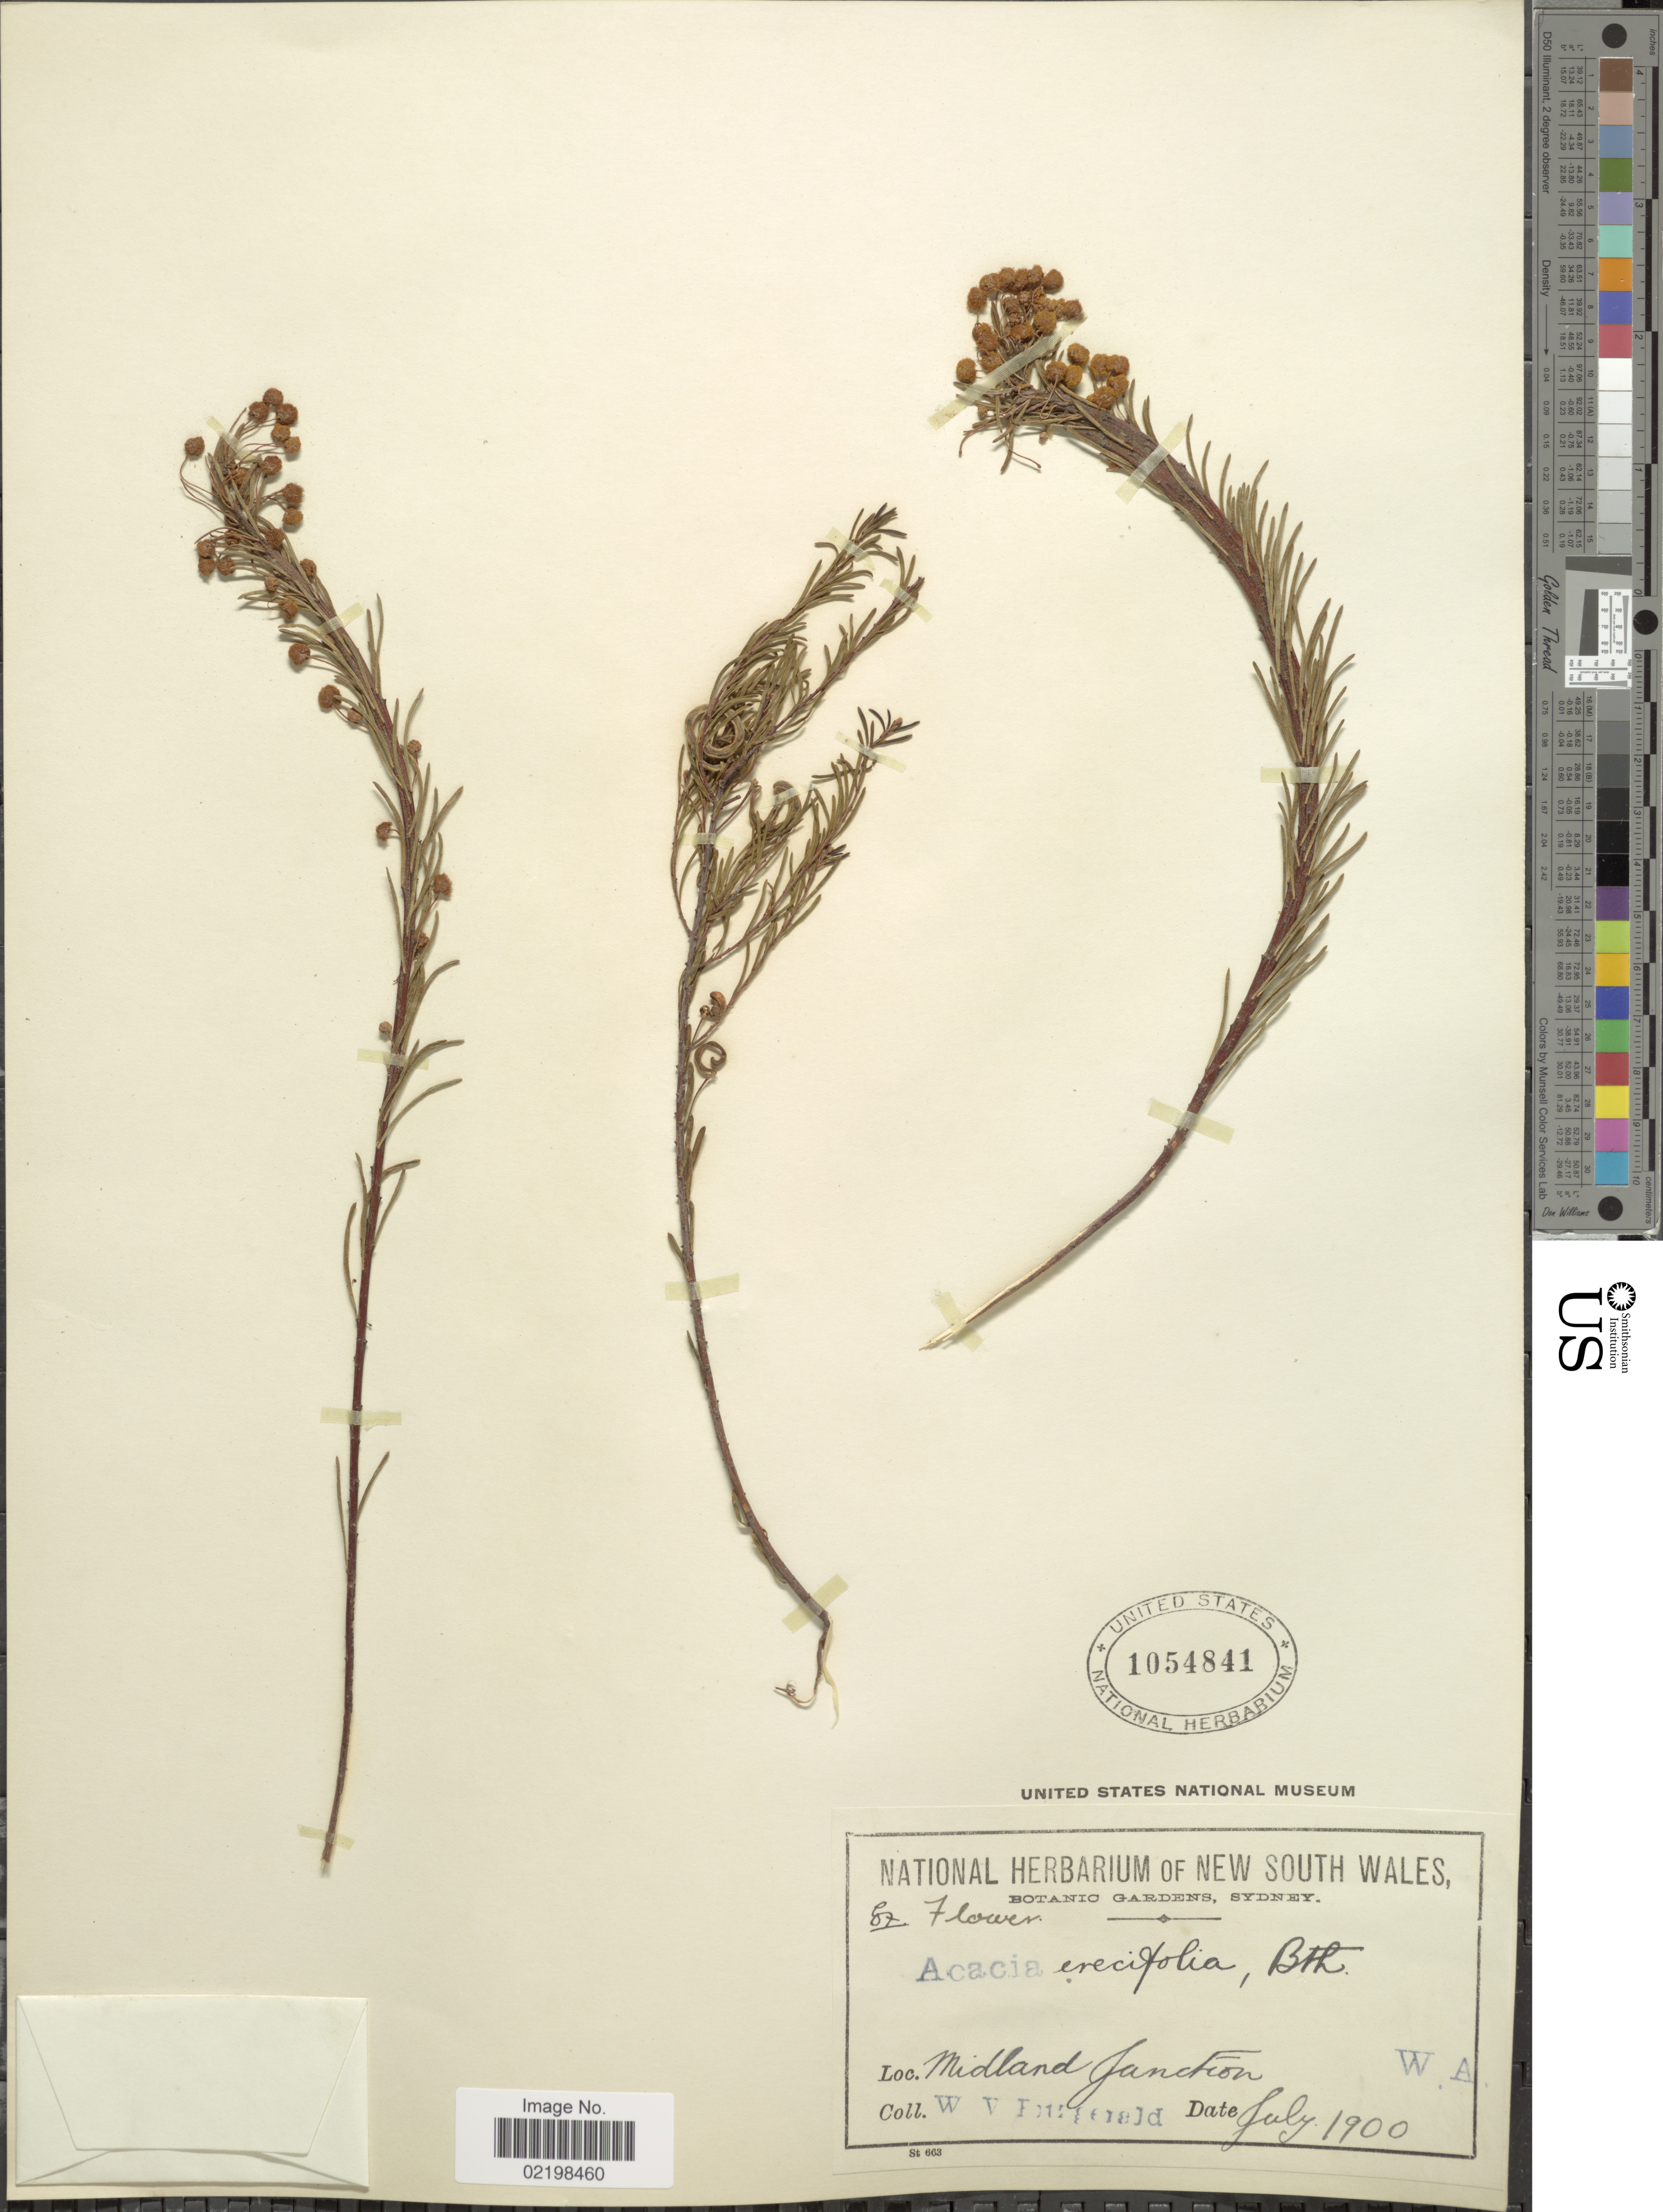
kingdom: Plantae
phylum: Tracheophyta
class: Magnoliopsida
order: Fabales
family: Fabaceae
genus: Acacia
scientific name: Acacia ericifolia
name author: Benth.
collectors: W. Fitzgerald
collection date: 1900-07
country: Australia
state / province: Western Australia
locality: W.A. Midland Junction.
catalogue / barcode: US 1054841